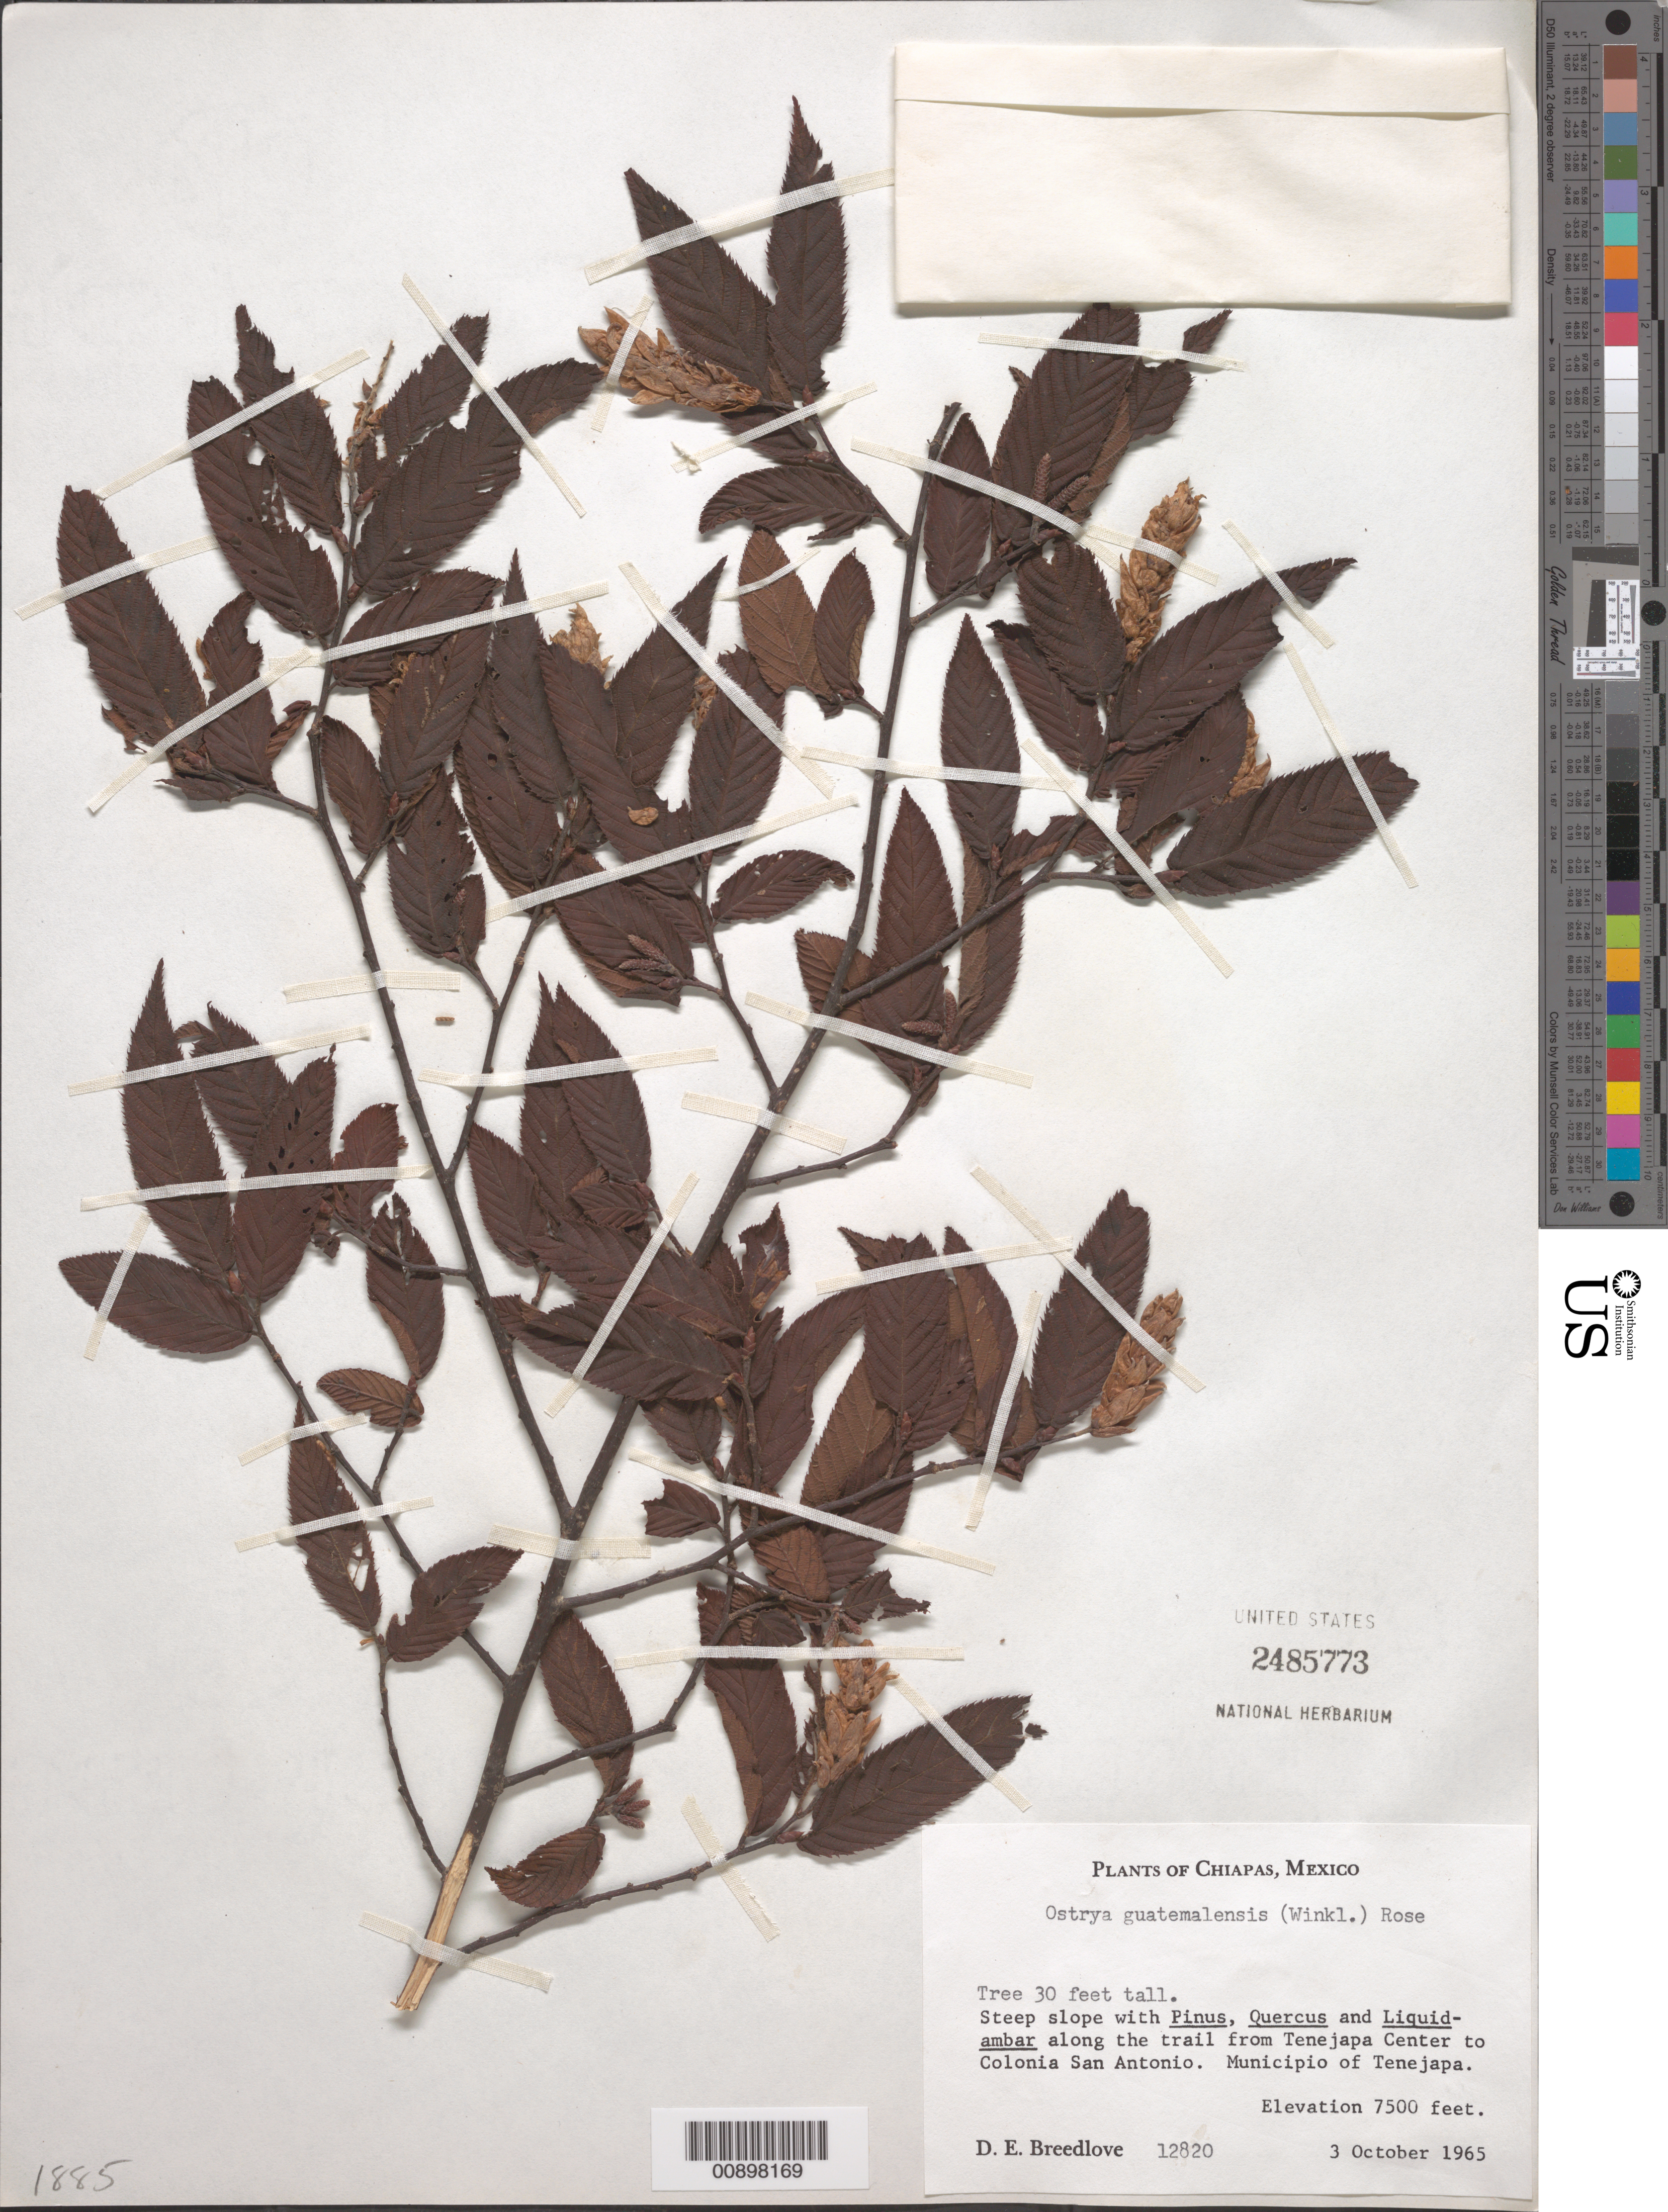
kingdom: Plantae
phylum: Tracheophyta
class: Magnoliopsida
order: Fagales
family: Betulaceae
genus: Ostrya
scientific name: Ostrya guatemalensis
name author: (H.J.P. Winkl.) Rose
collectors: D. E. Breedlove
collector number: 12820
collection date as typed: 03 Oct 1965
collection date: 1965-10-03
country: Mexico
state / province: Chiapas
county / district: Tenejapa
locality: Along trail from Tenejapa Center to Colonia San Antonio. Municipio of Tenejapa, Chiapas.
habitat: Steep slope with Pinus, Quercus and Liquidambar along trail.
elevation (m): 2286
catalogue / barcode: US 2485773